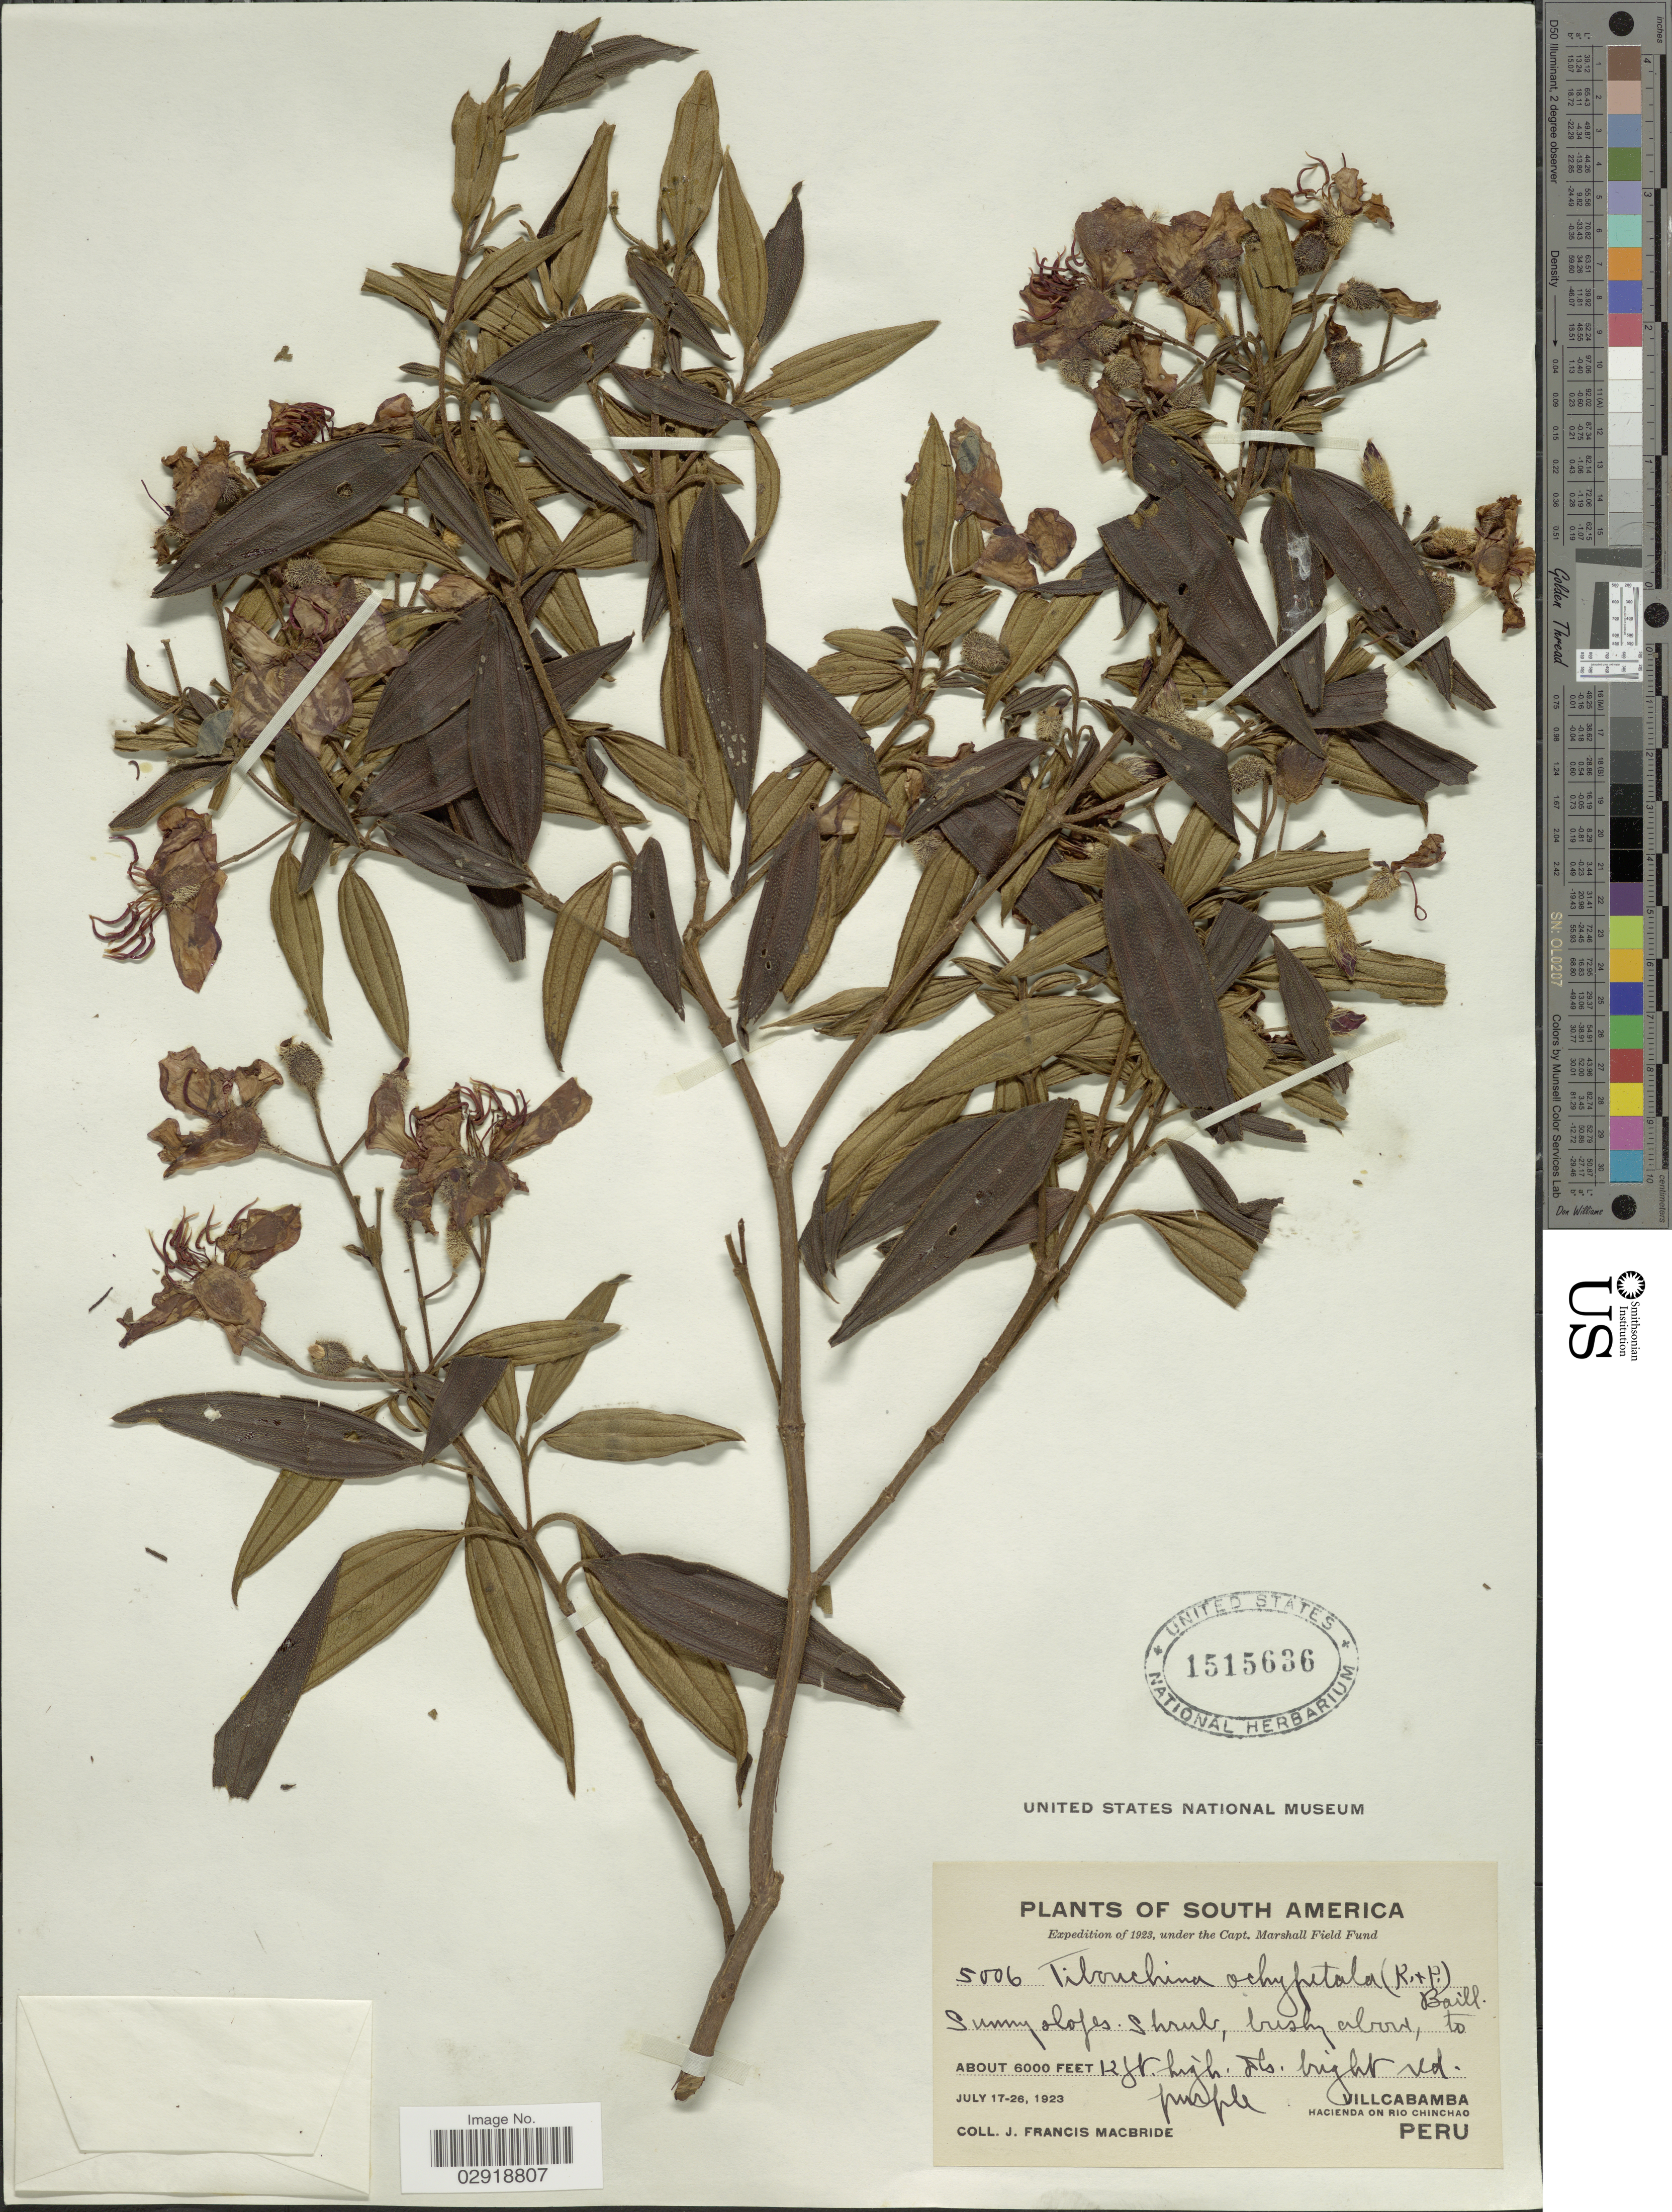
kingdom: Plantae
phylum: Tracheophyta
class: Magnoliopsida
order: Myrtales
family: Melastomataceae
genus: Pleroma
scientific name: Pleroma ochypetalum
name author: (Ruiz & Pav.) D. Don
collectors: J. F. Macbride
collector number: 5006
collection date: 1923-07-17/1923-07-26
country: Peru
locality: Villcabamba. Hacienda on Rio Chinchao.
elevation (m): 1829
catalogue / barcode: US 1515636